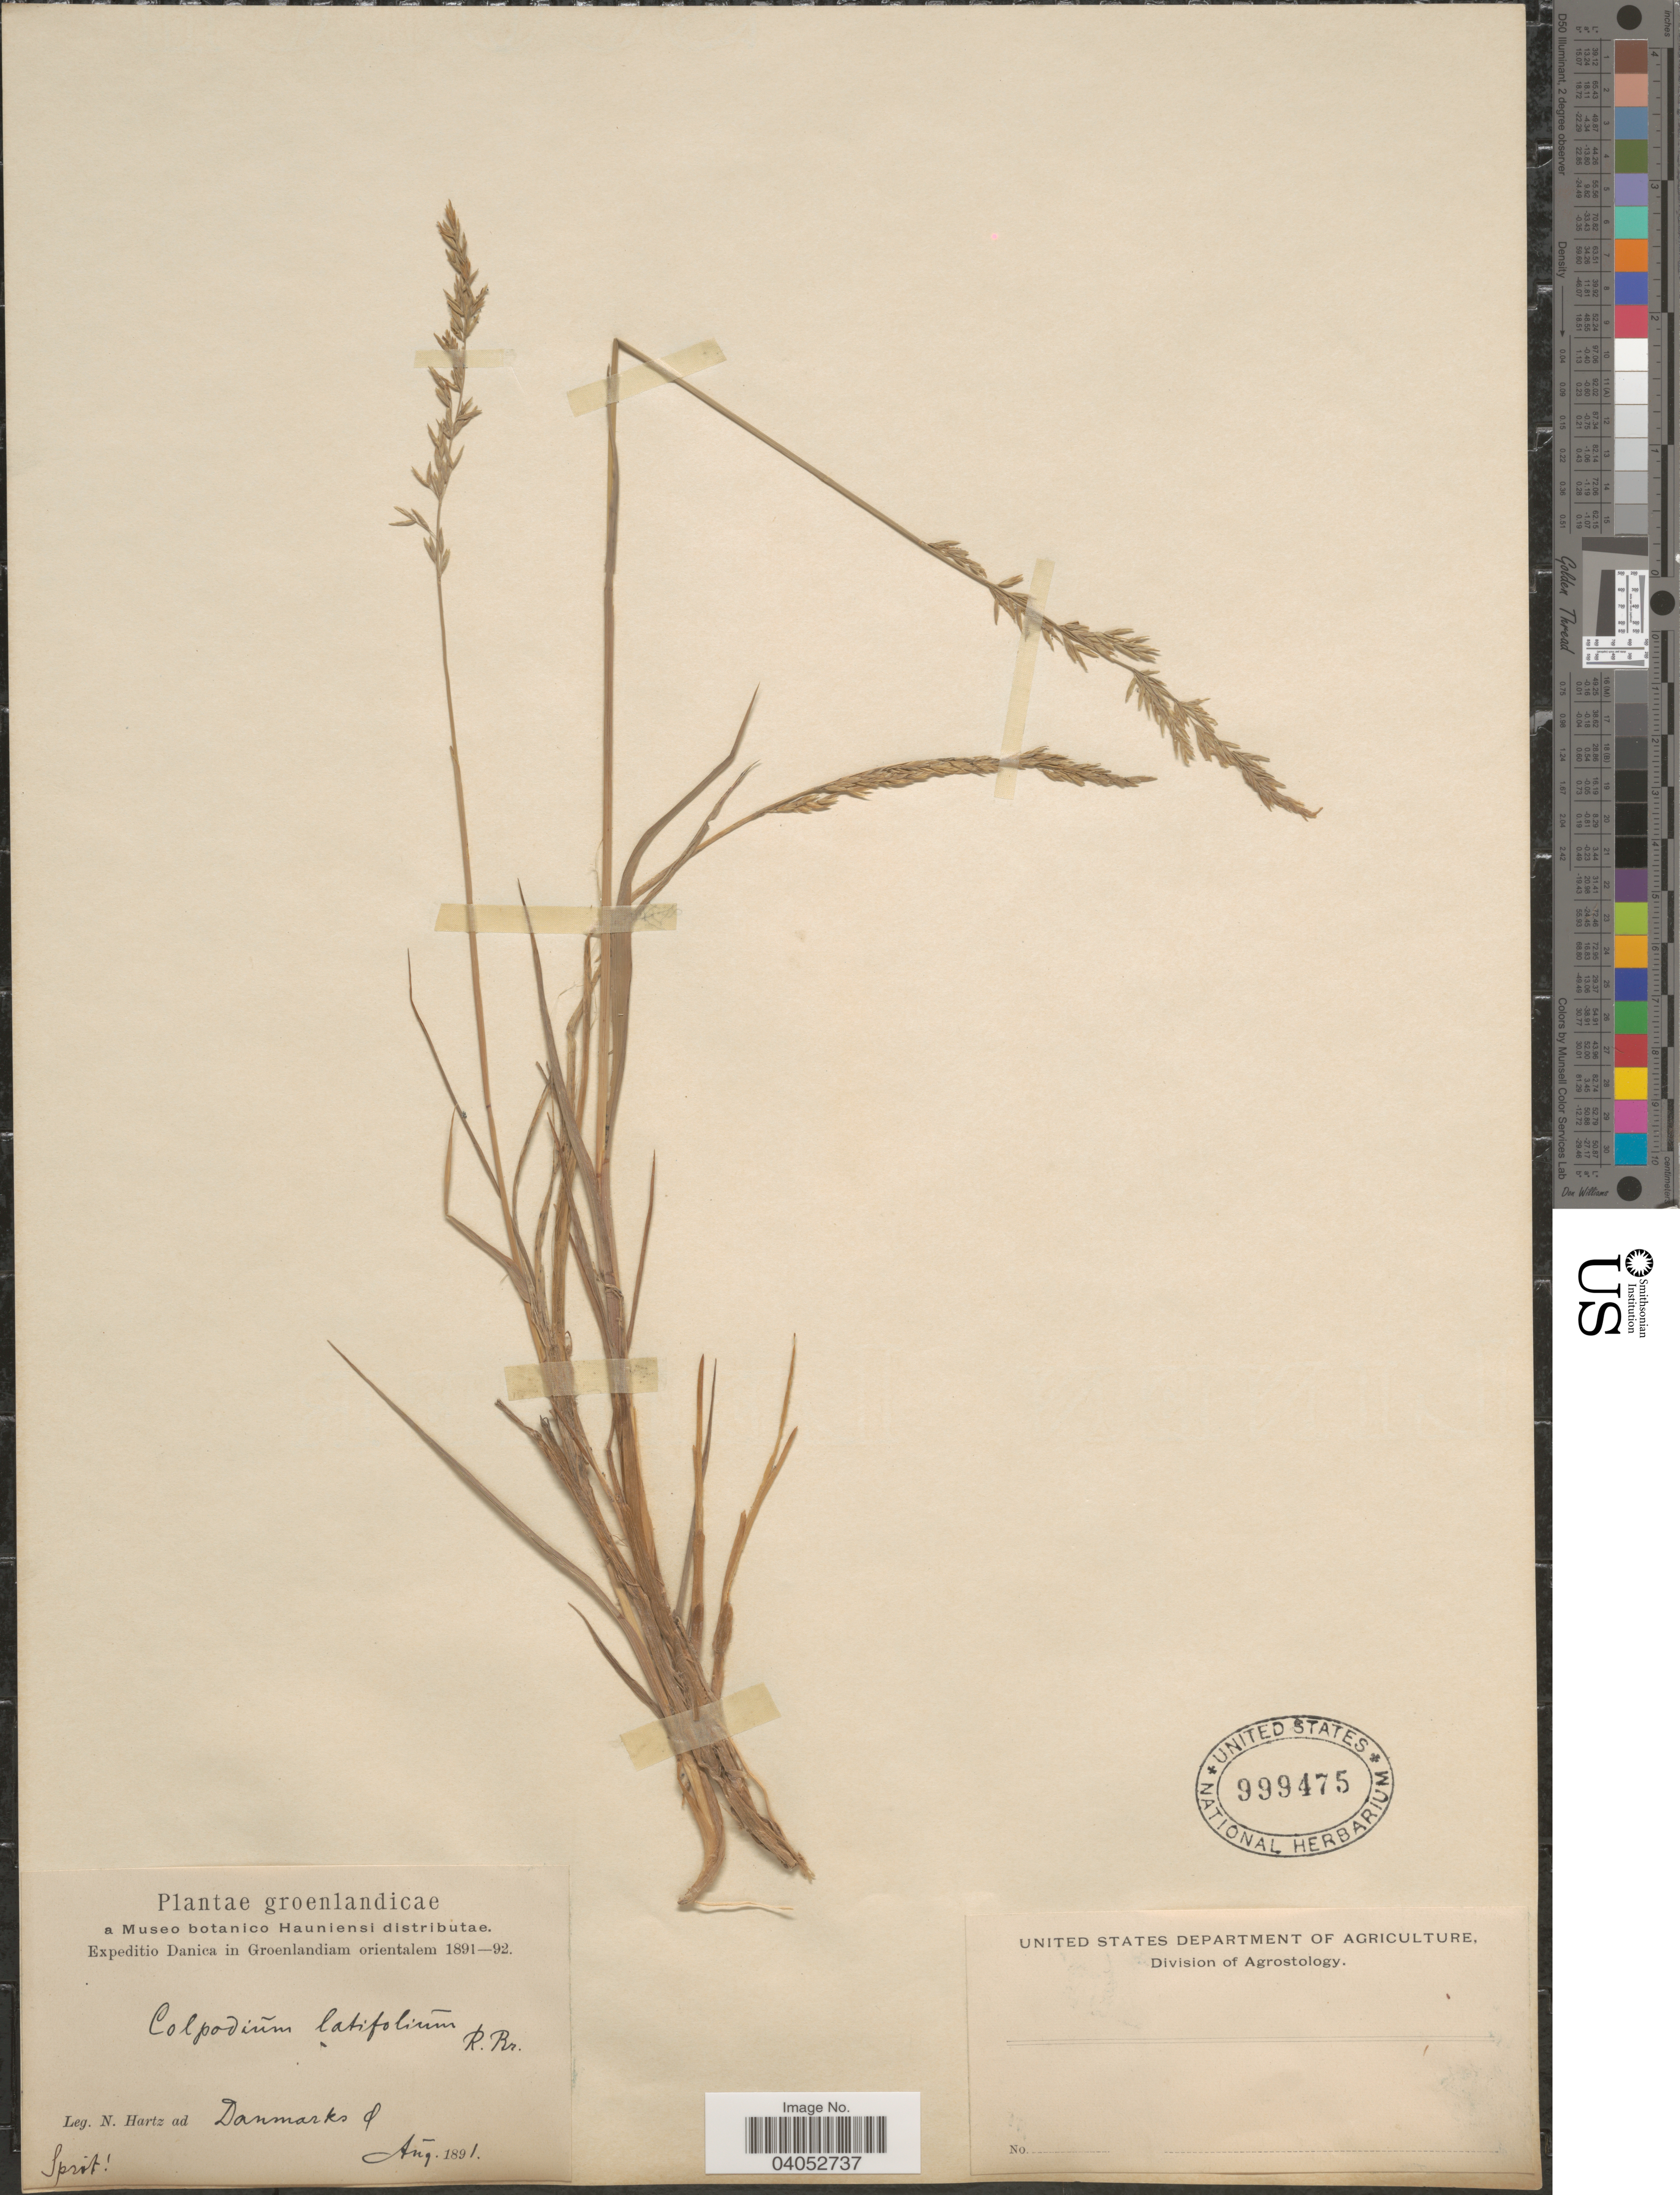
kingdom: Plantae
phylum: Tracheophyta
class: Liliopsida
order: Poales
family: Poaceae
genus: Arctagrostis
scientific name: Arctagrostis latifolia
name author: (R. Br.) Griseb.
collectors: N. Hartz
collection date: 1891-08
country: Greenland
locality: Groenlandicae. Groenlandiam orientalem. Danmarks Ø.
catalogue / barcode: US 999475